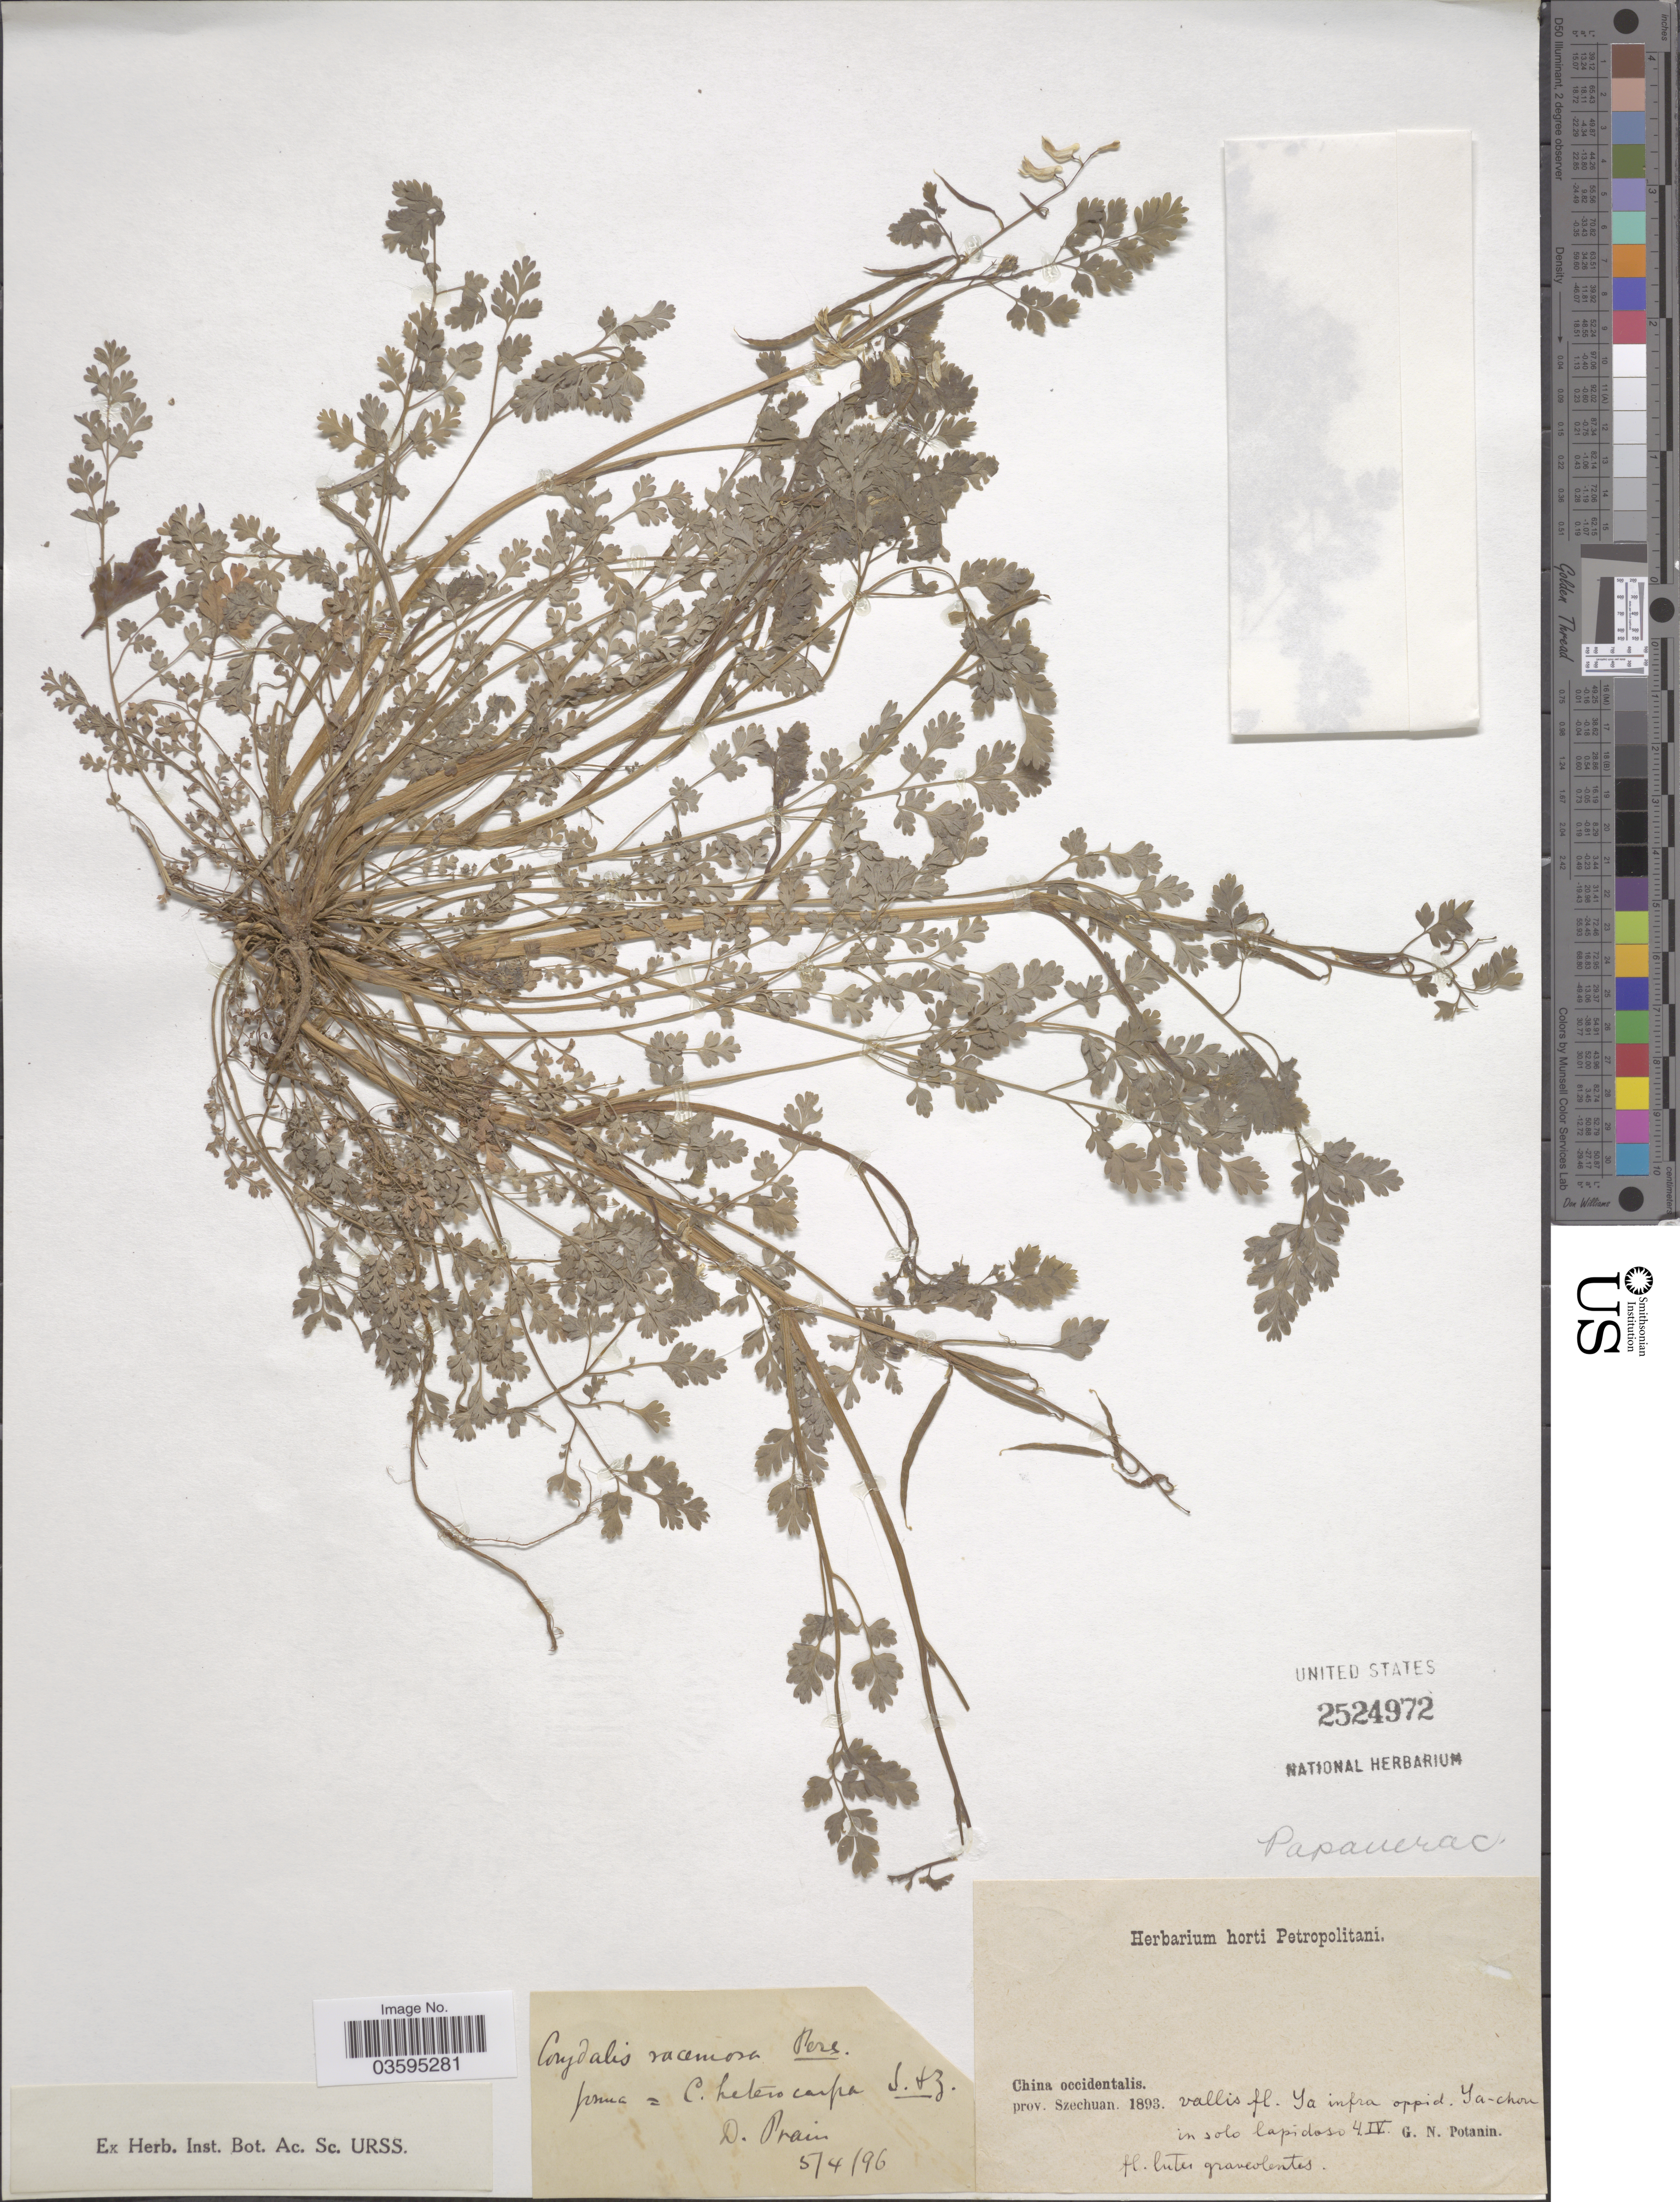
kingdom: Plantae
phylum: Tracheophyta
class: Magnoliopsida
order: Ranunculales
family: Papaveraceae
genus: Corydalis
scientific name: Corydalis heterocarpa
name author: Siebold & Zucc.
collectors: G. Potanin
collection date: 1893-04-04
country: China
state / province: Sichuan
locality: China occidentalis. Prov. Szechuan. Vallis fl. Ya infra oppid. Ya-chou in solo lapidoso. [unsure placement]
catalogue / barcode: US 2524972